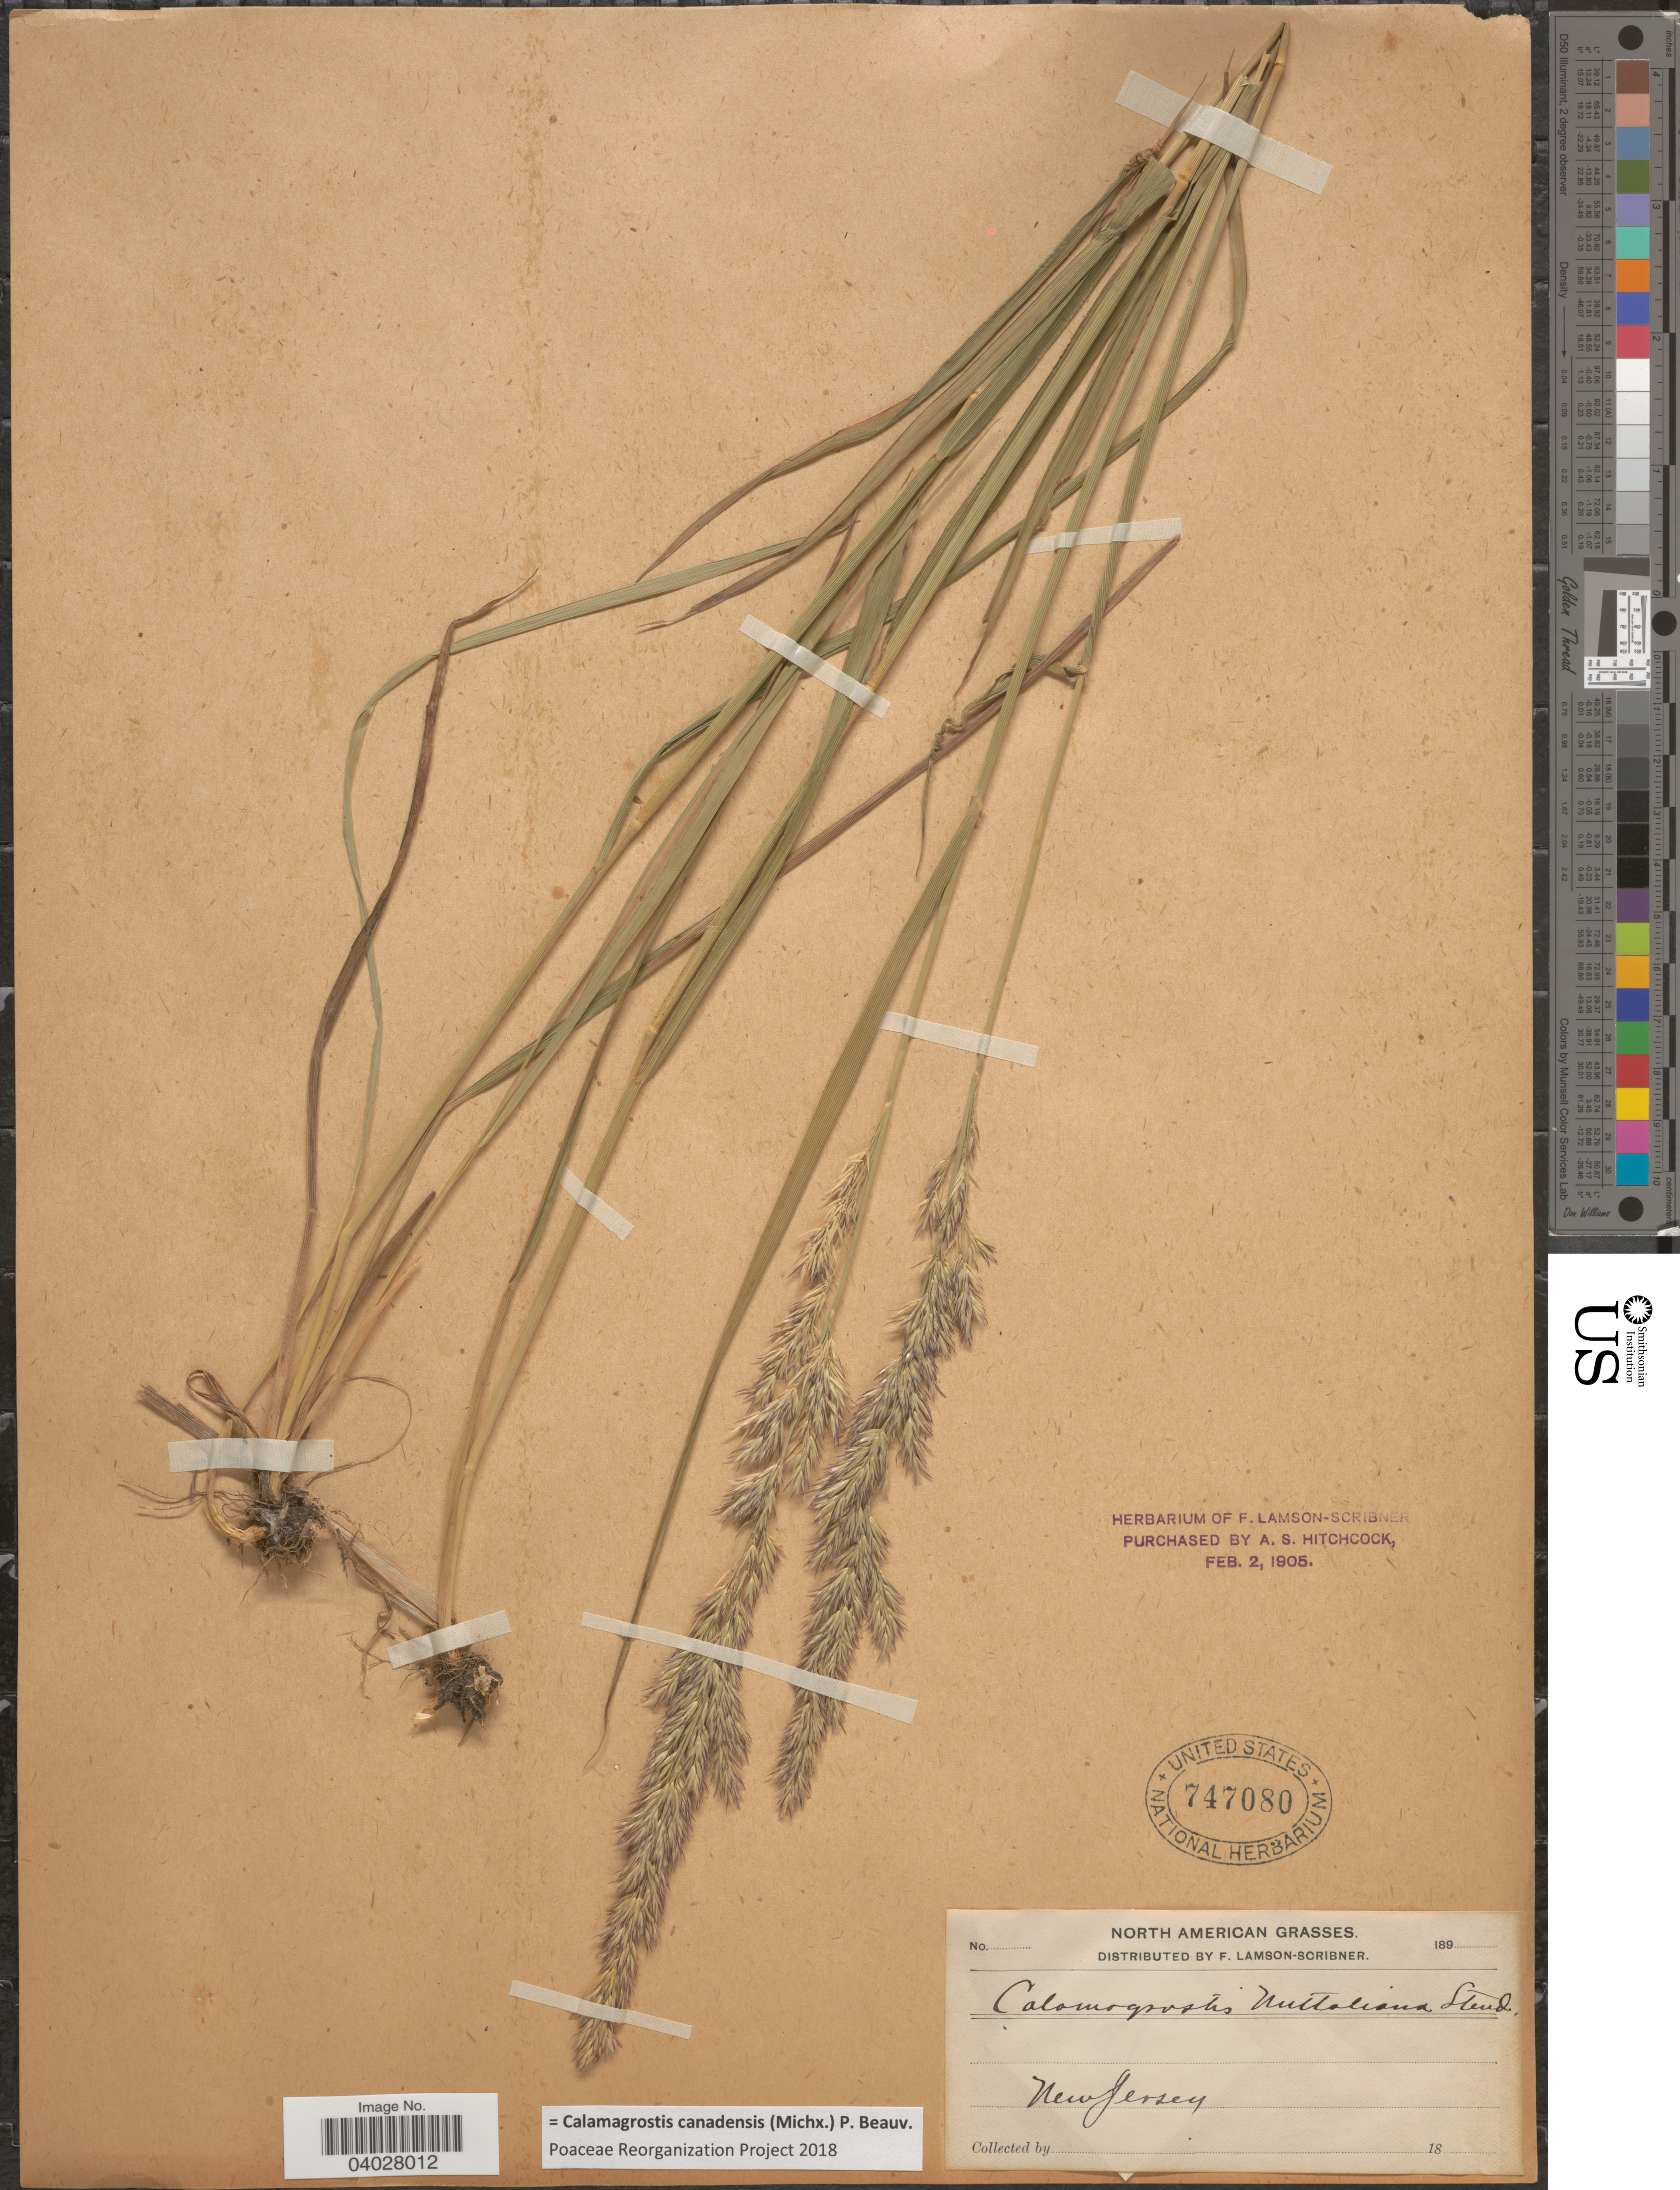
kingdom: Plantae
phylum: Tracheophyta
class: Liliopsida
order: Poales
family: Poaceae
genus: Calamagrostis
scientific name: Calamagrostis canadensis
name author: (Michx.) P. Beauv.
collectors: F. Lamson-Scribner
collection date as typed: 189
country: United States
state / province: New Jersey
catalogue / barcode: US 747080